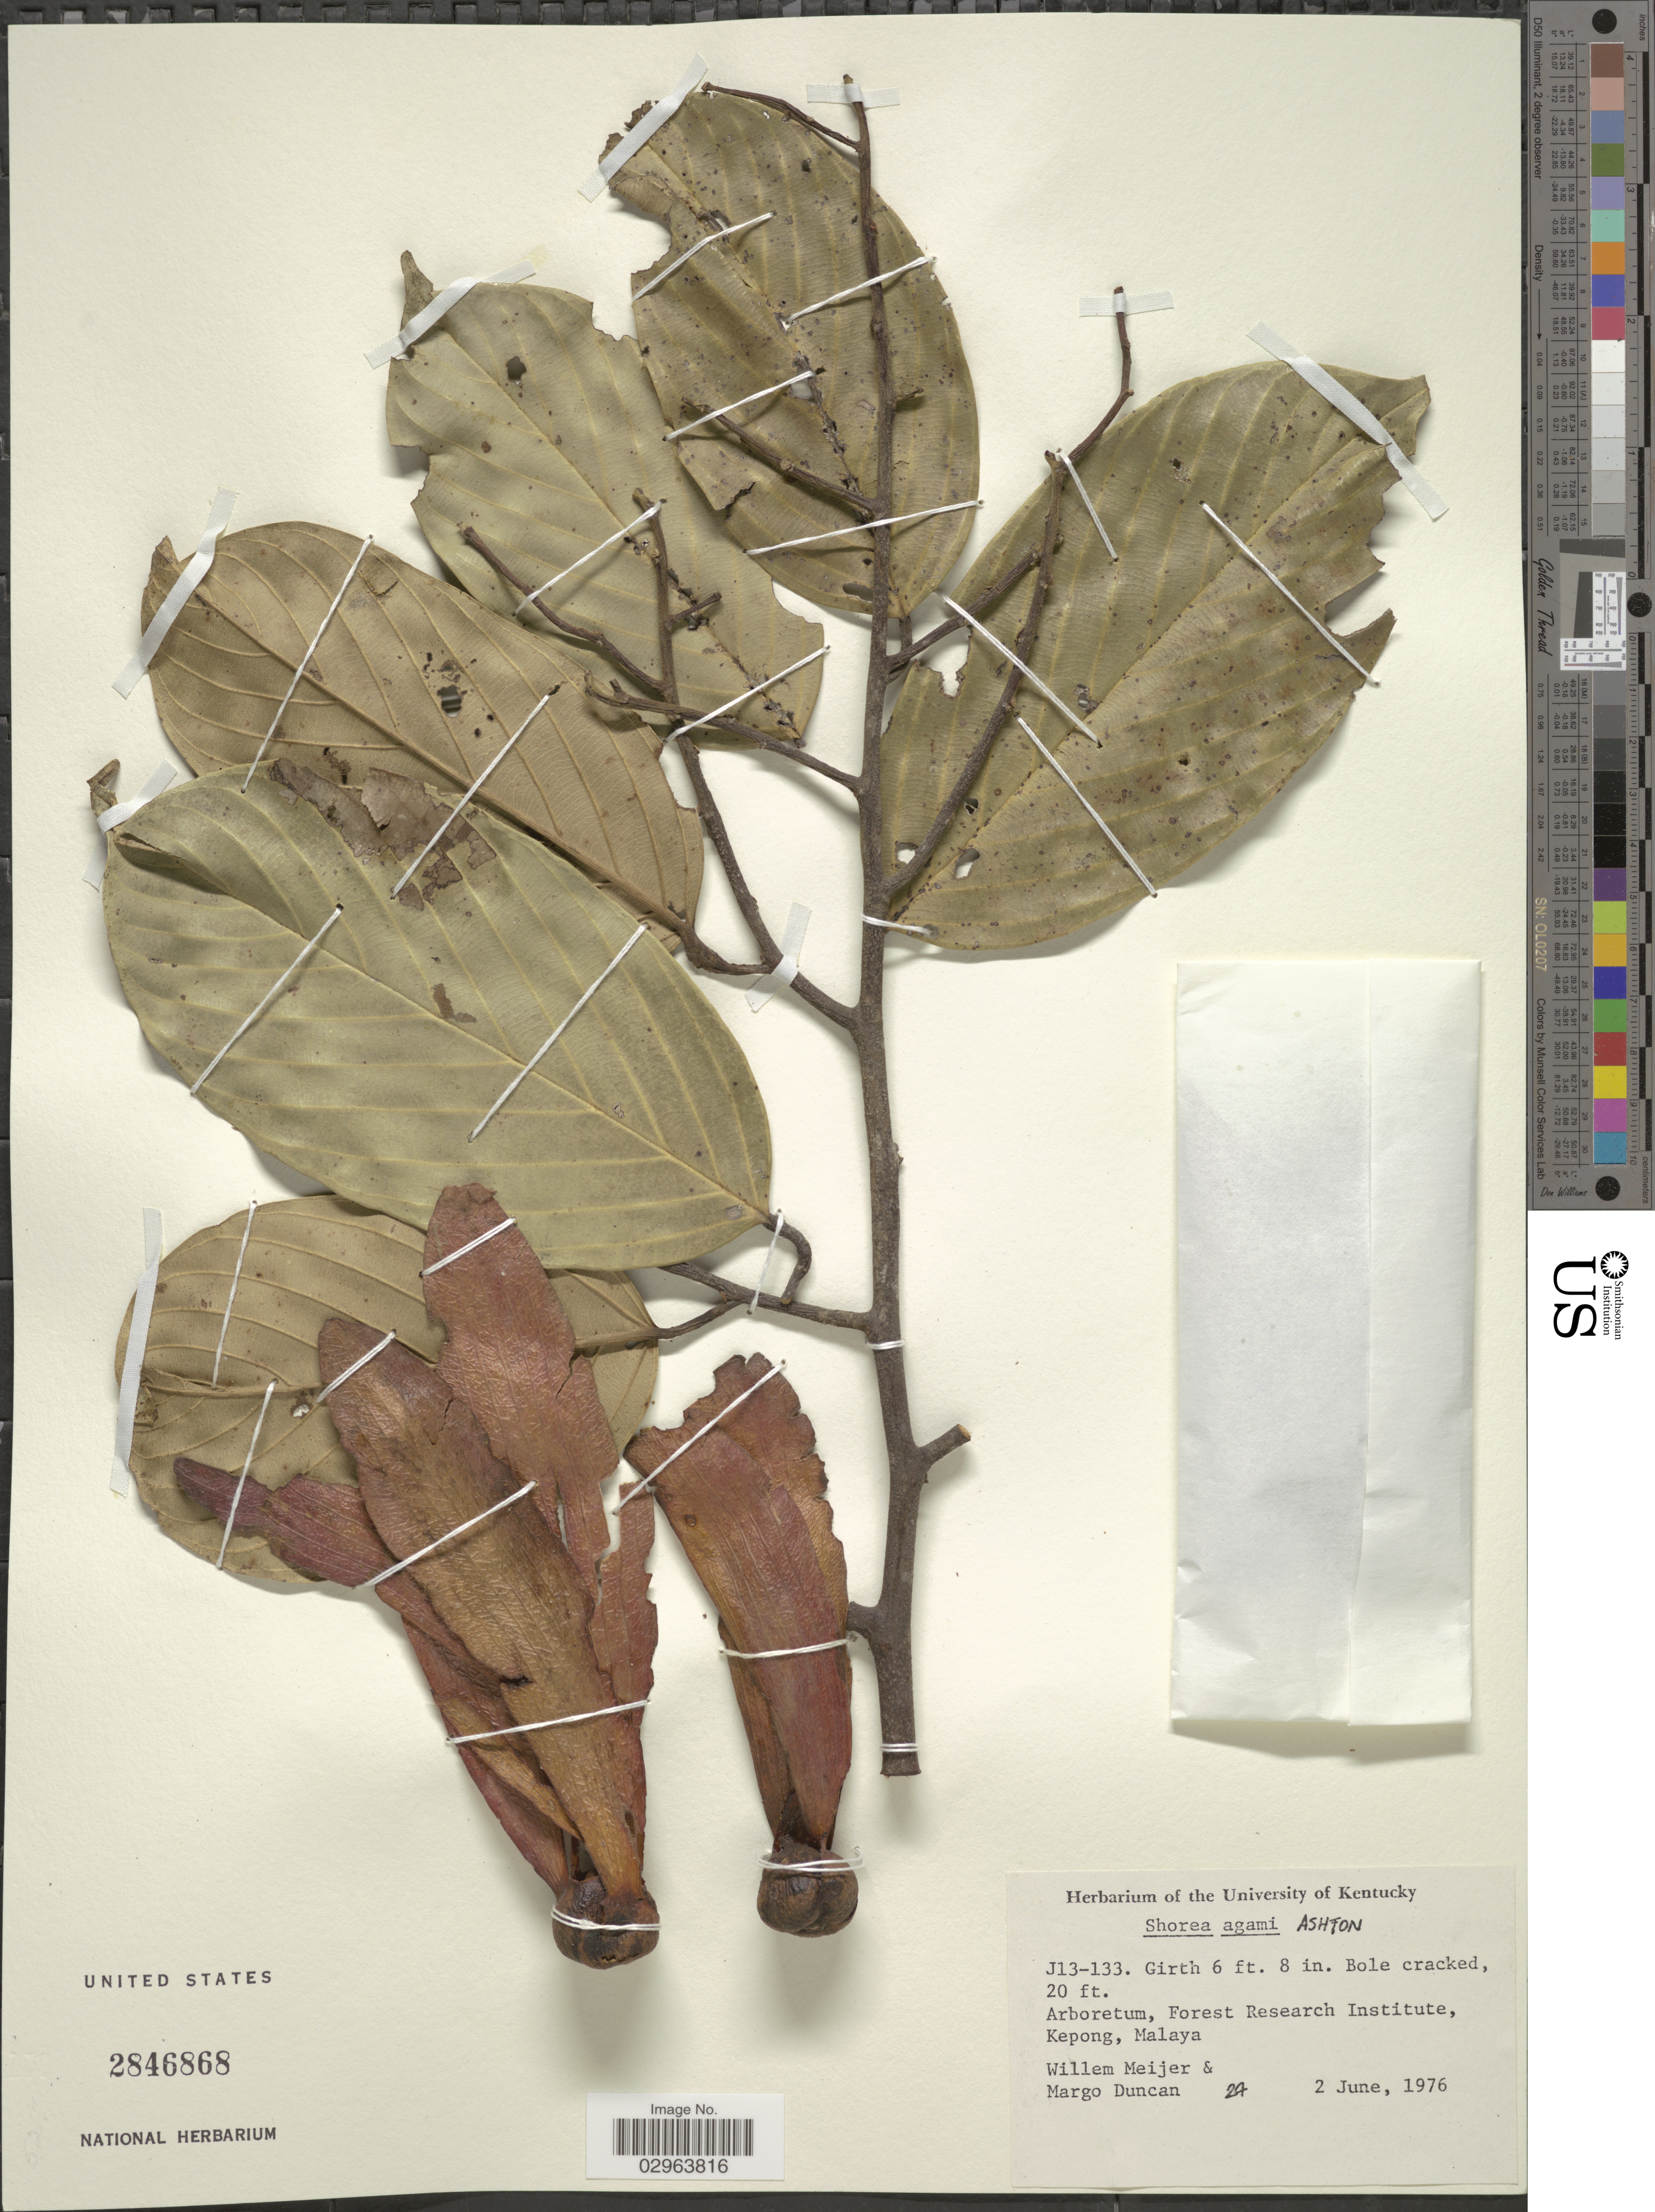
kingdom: Plantae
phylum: Tracheophyta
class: Magnoliopsida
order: Malvales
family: Dipterocarpaceae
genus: Anthoshorea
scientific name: Anthoshorea agami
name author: (P.S. Ashton) P.S. Ashton & J. Heck.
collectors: W. Meijer & M. Duncan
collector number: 24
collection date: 1976-06-02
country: Malaysia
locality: Arboretum, Forest Research Institute, Kepong, Malaya.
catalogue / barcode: US 2846868